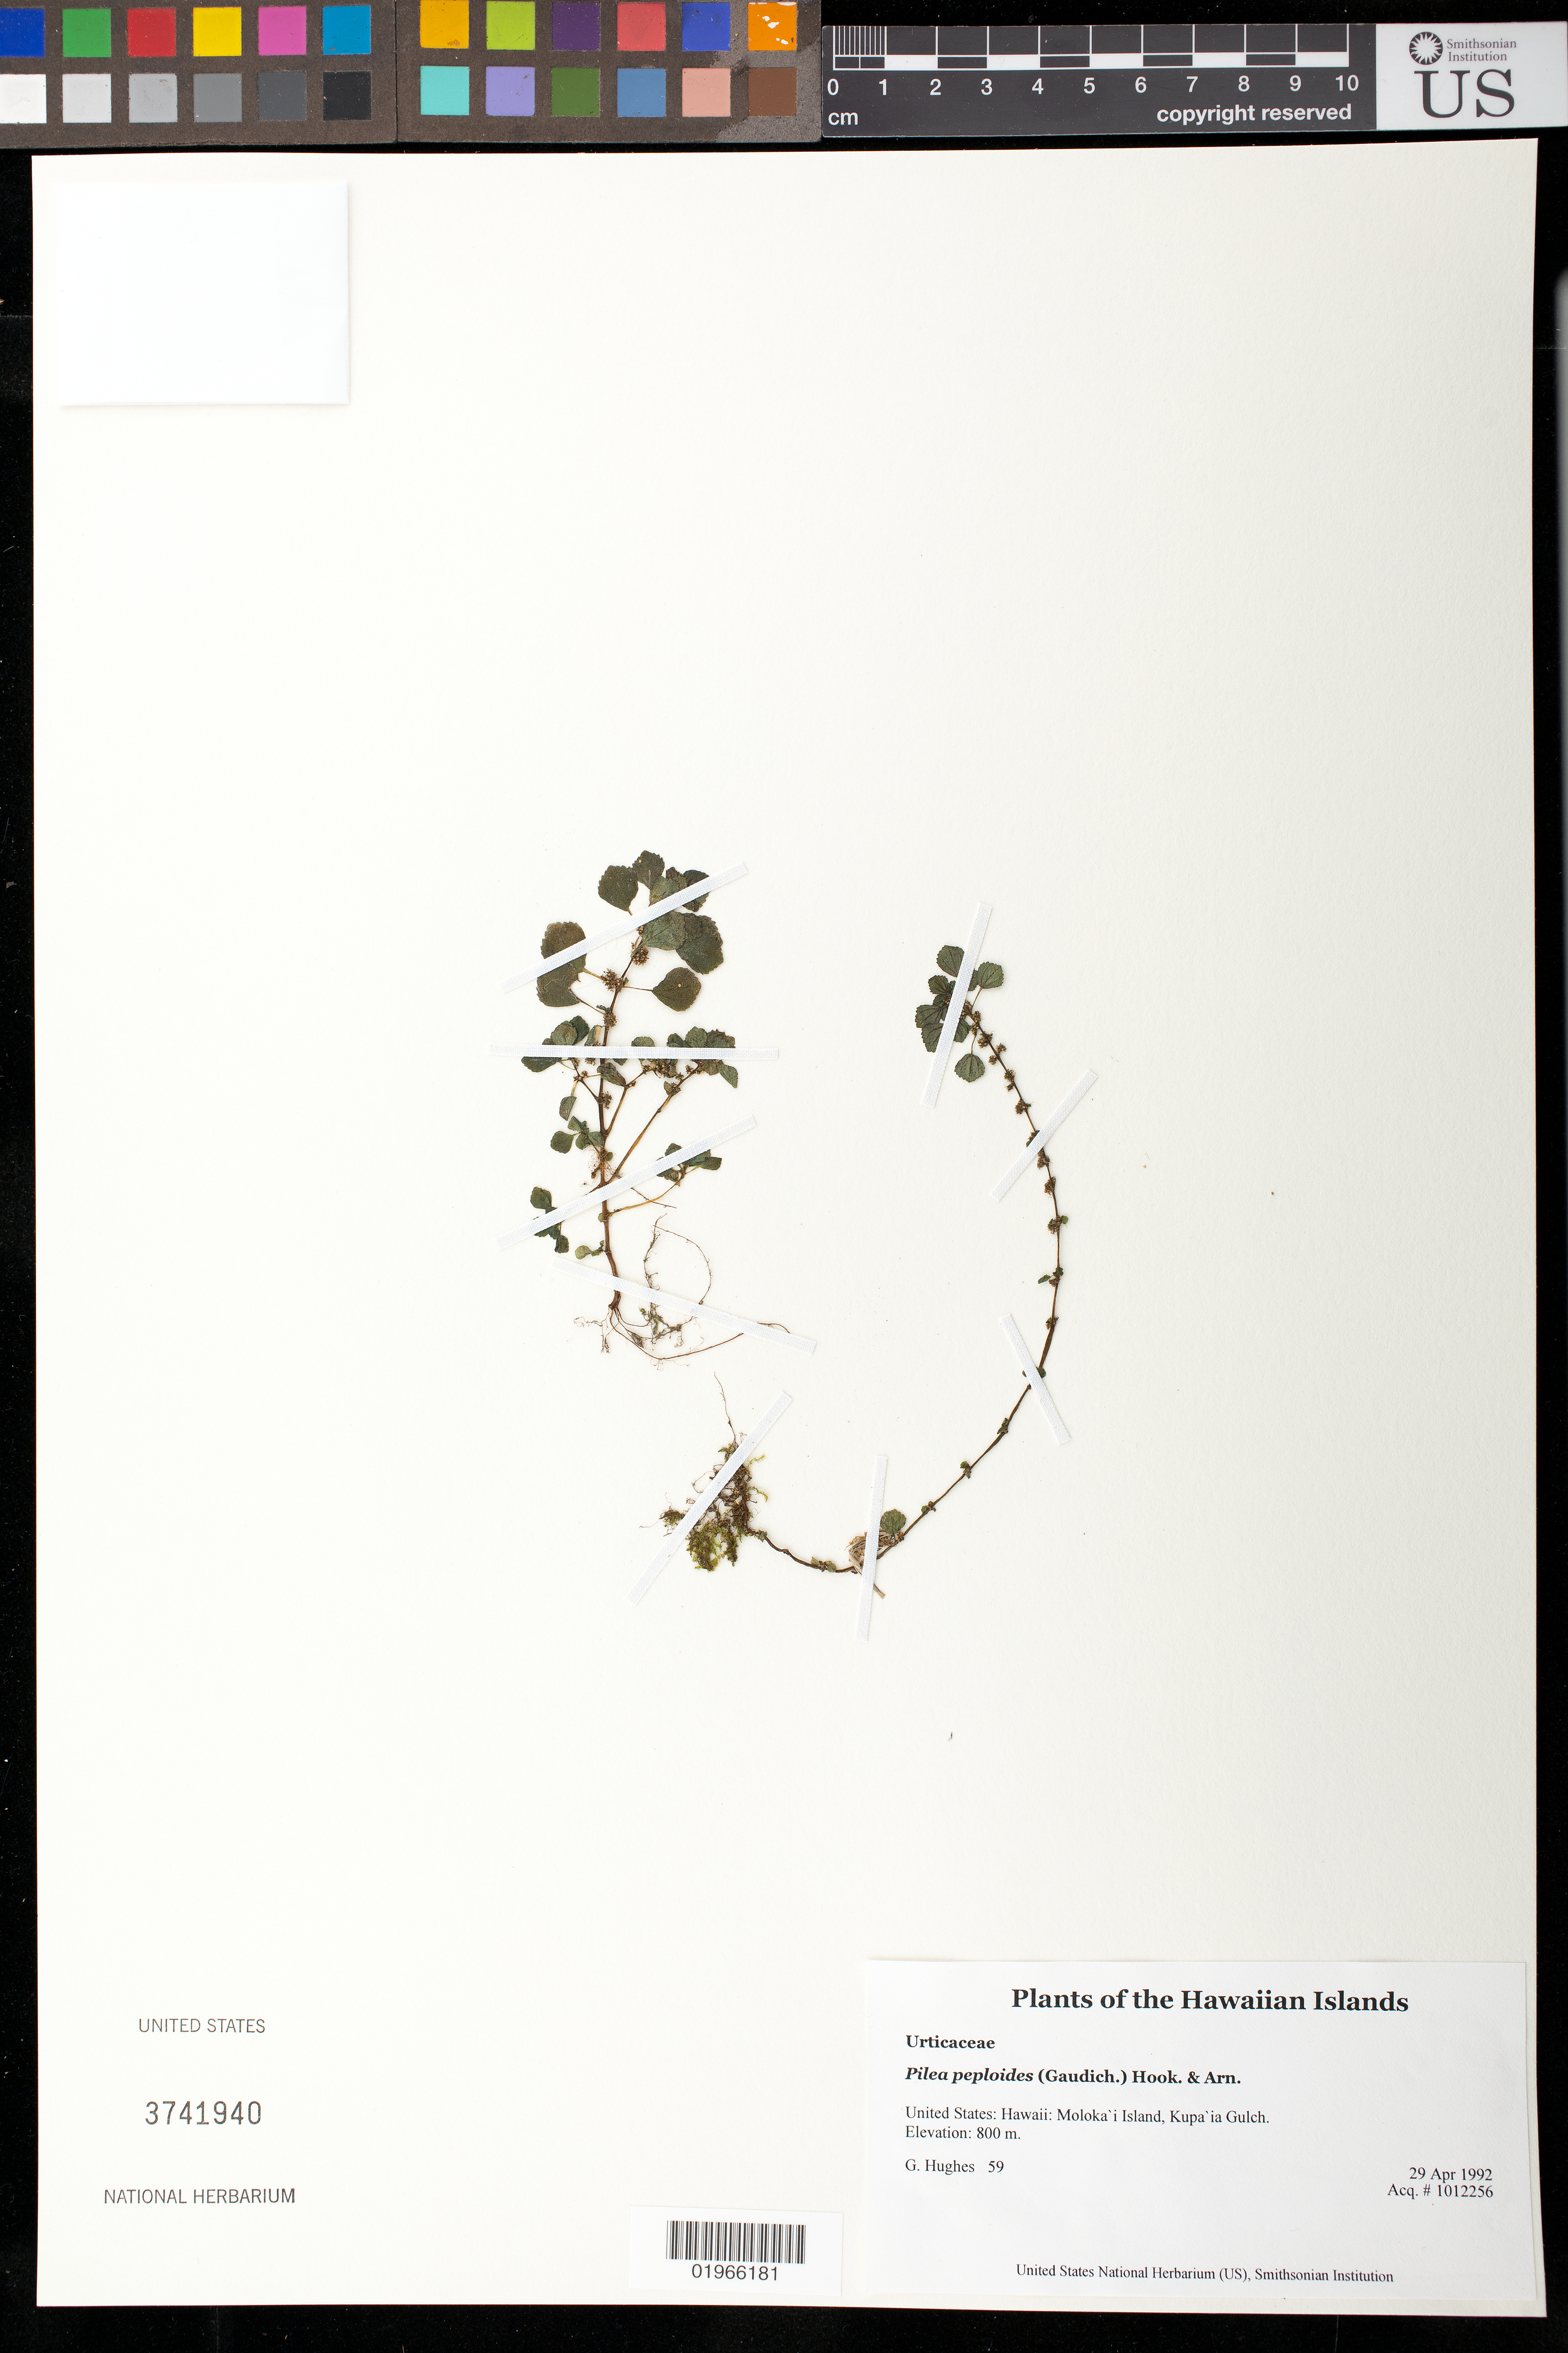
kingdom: Plantae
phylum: Tracheophyta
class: Magnoliopsida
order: Rosales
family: Urticaceae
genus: Pilea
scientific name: Pilea peploides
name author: (Gaudich.) Hook. & Arn.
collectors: G. Hughes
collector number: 59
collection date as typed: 4-29-1992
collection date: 1992-04-29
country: United States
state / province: Hawaii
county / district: Maui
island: Moloka'i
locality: Kupa'ia Gulch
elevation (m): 800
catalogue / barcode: US 3741940